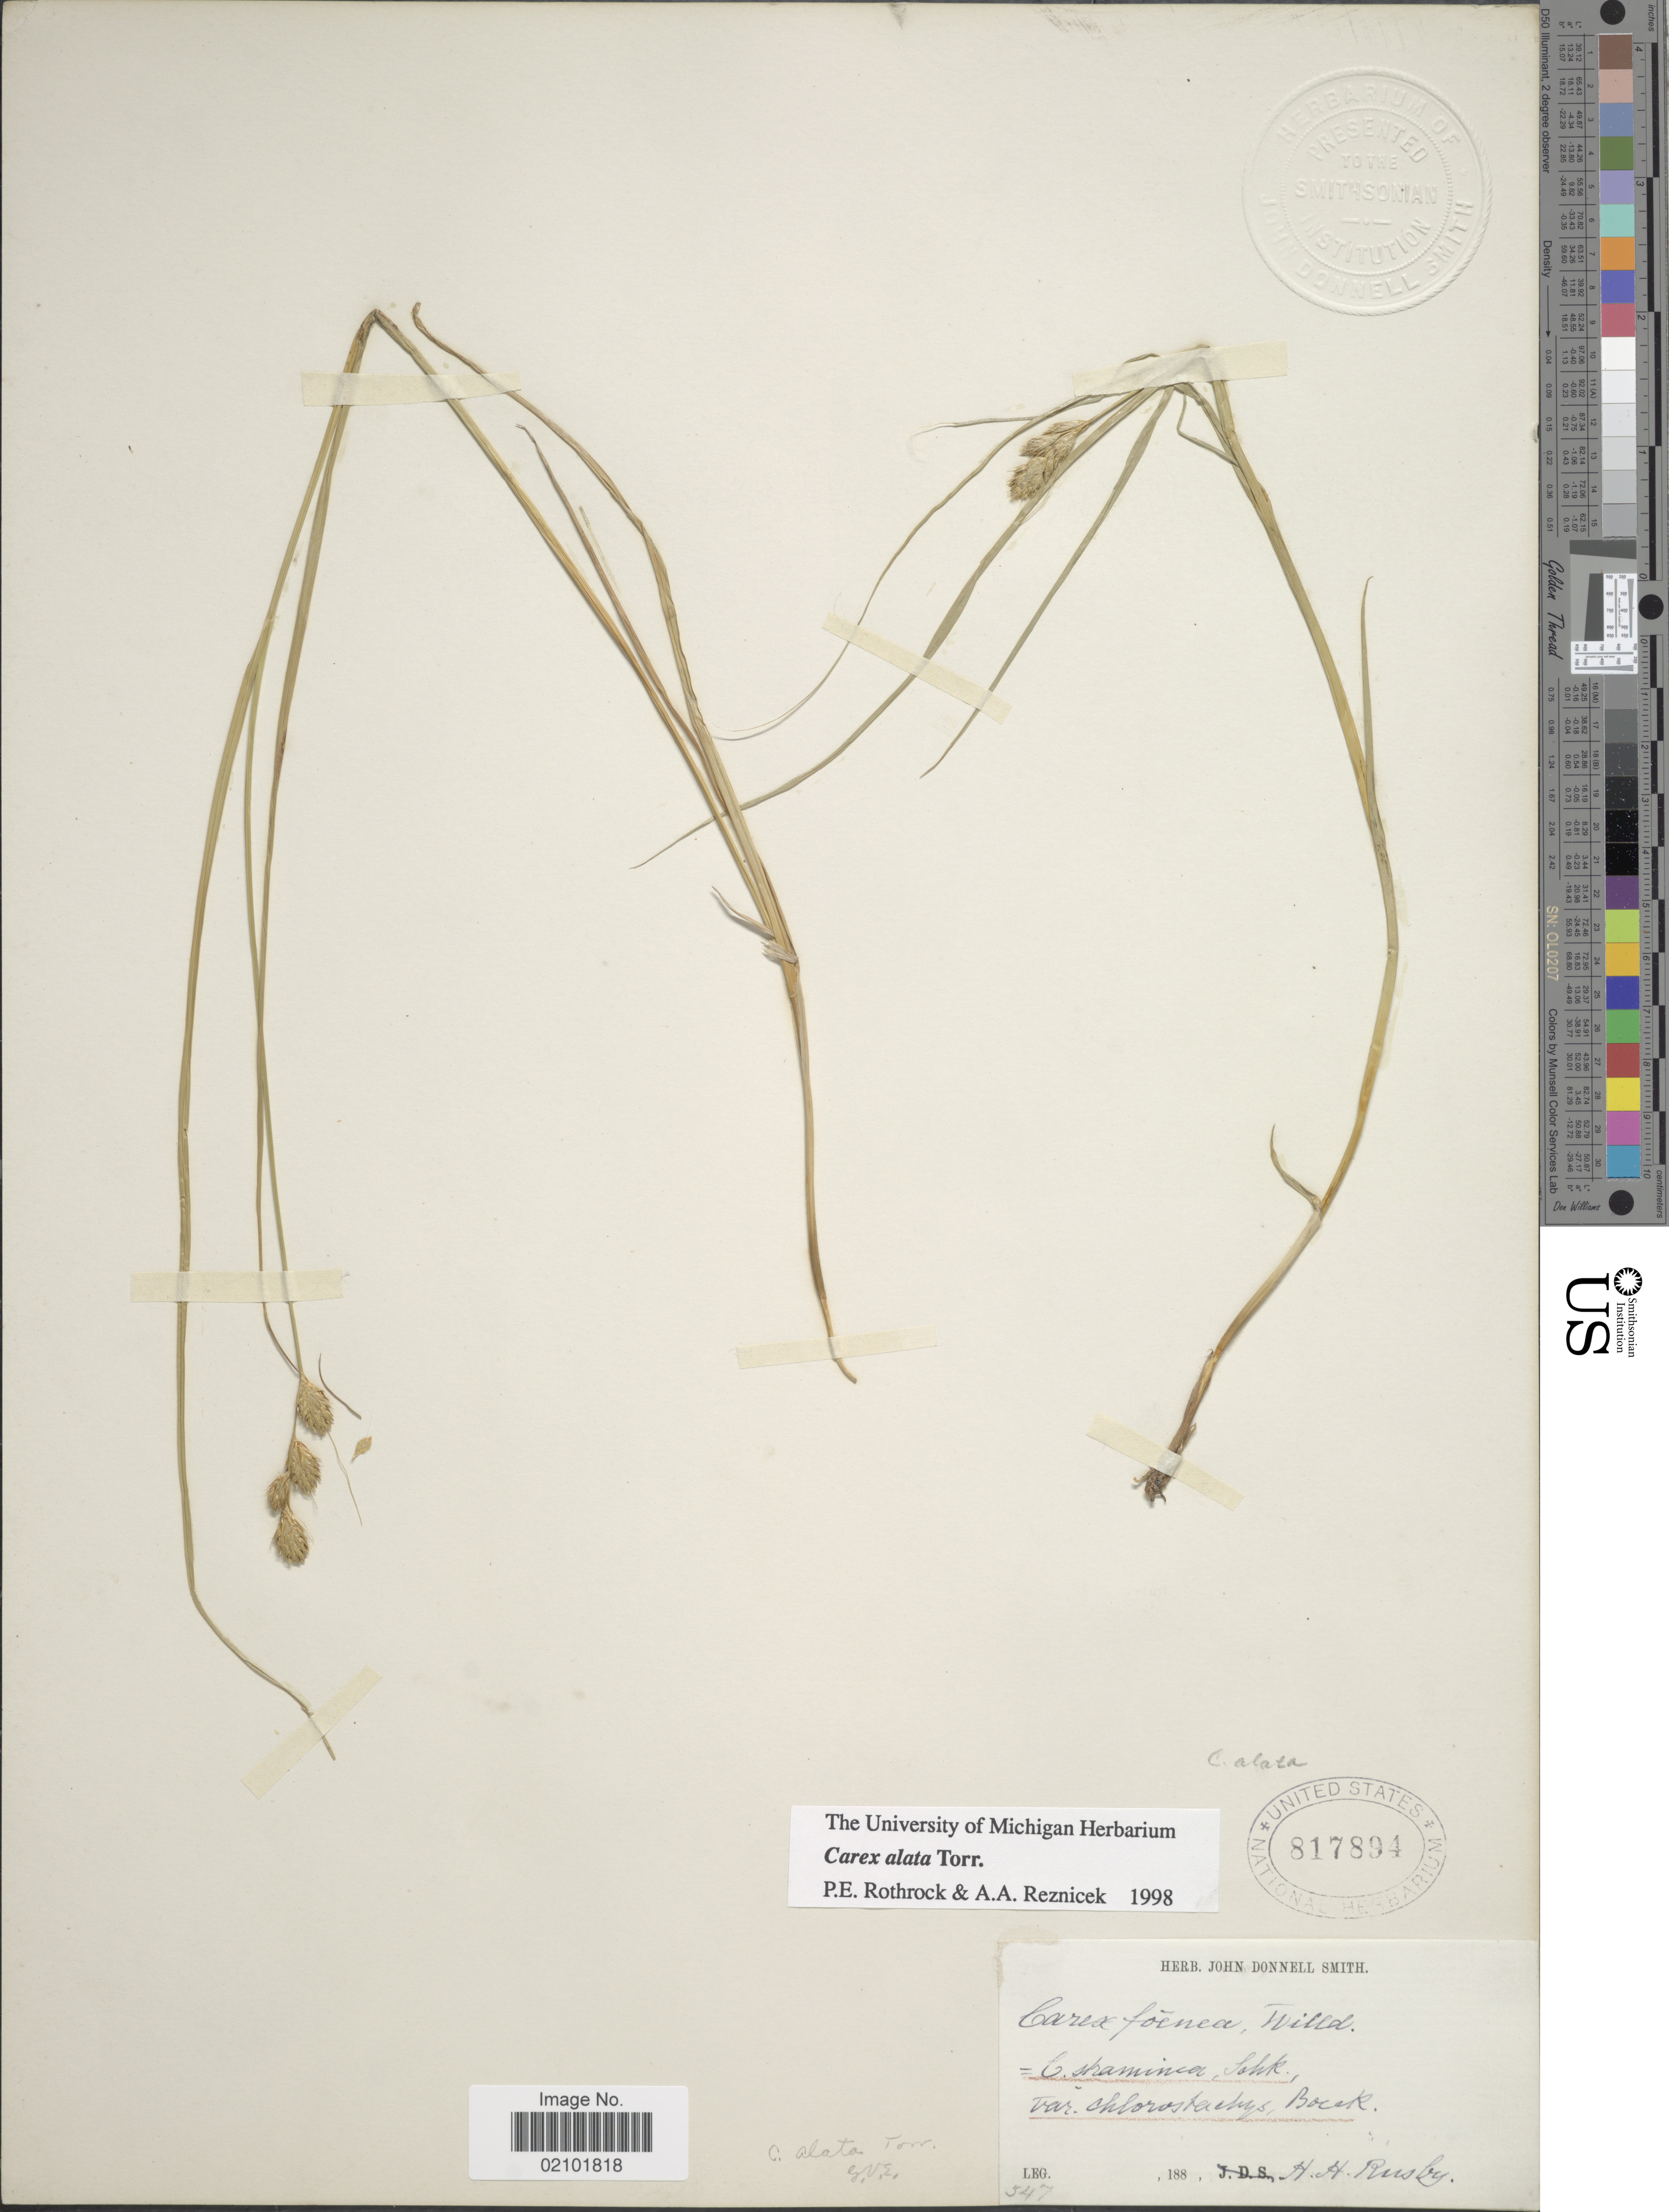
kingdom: Plantae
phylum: Tracheophyta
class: Liliopsida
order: Poales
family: Cyperaceae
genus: Carex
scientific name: Carex alata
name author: Torr.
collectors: H. H. Rusby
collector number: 547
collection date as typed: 188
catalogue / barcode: US 817894